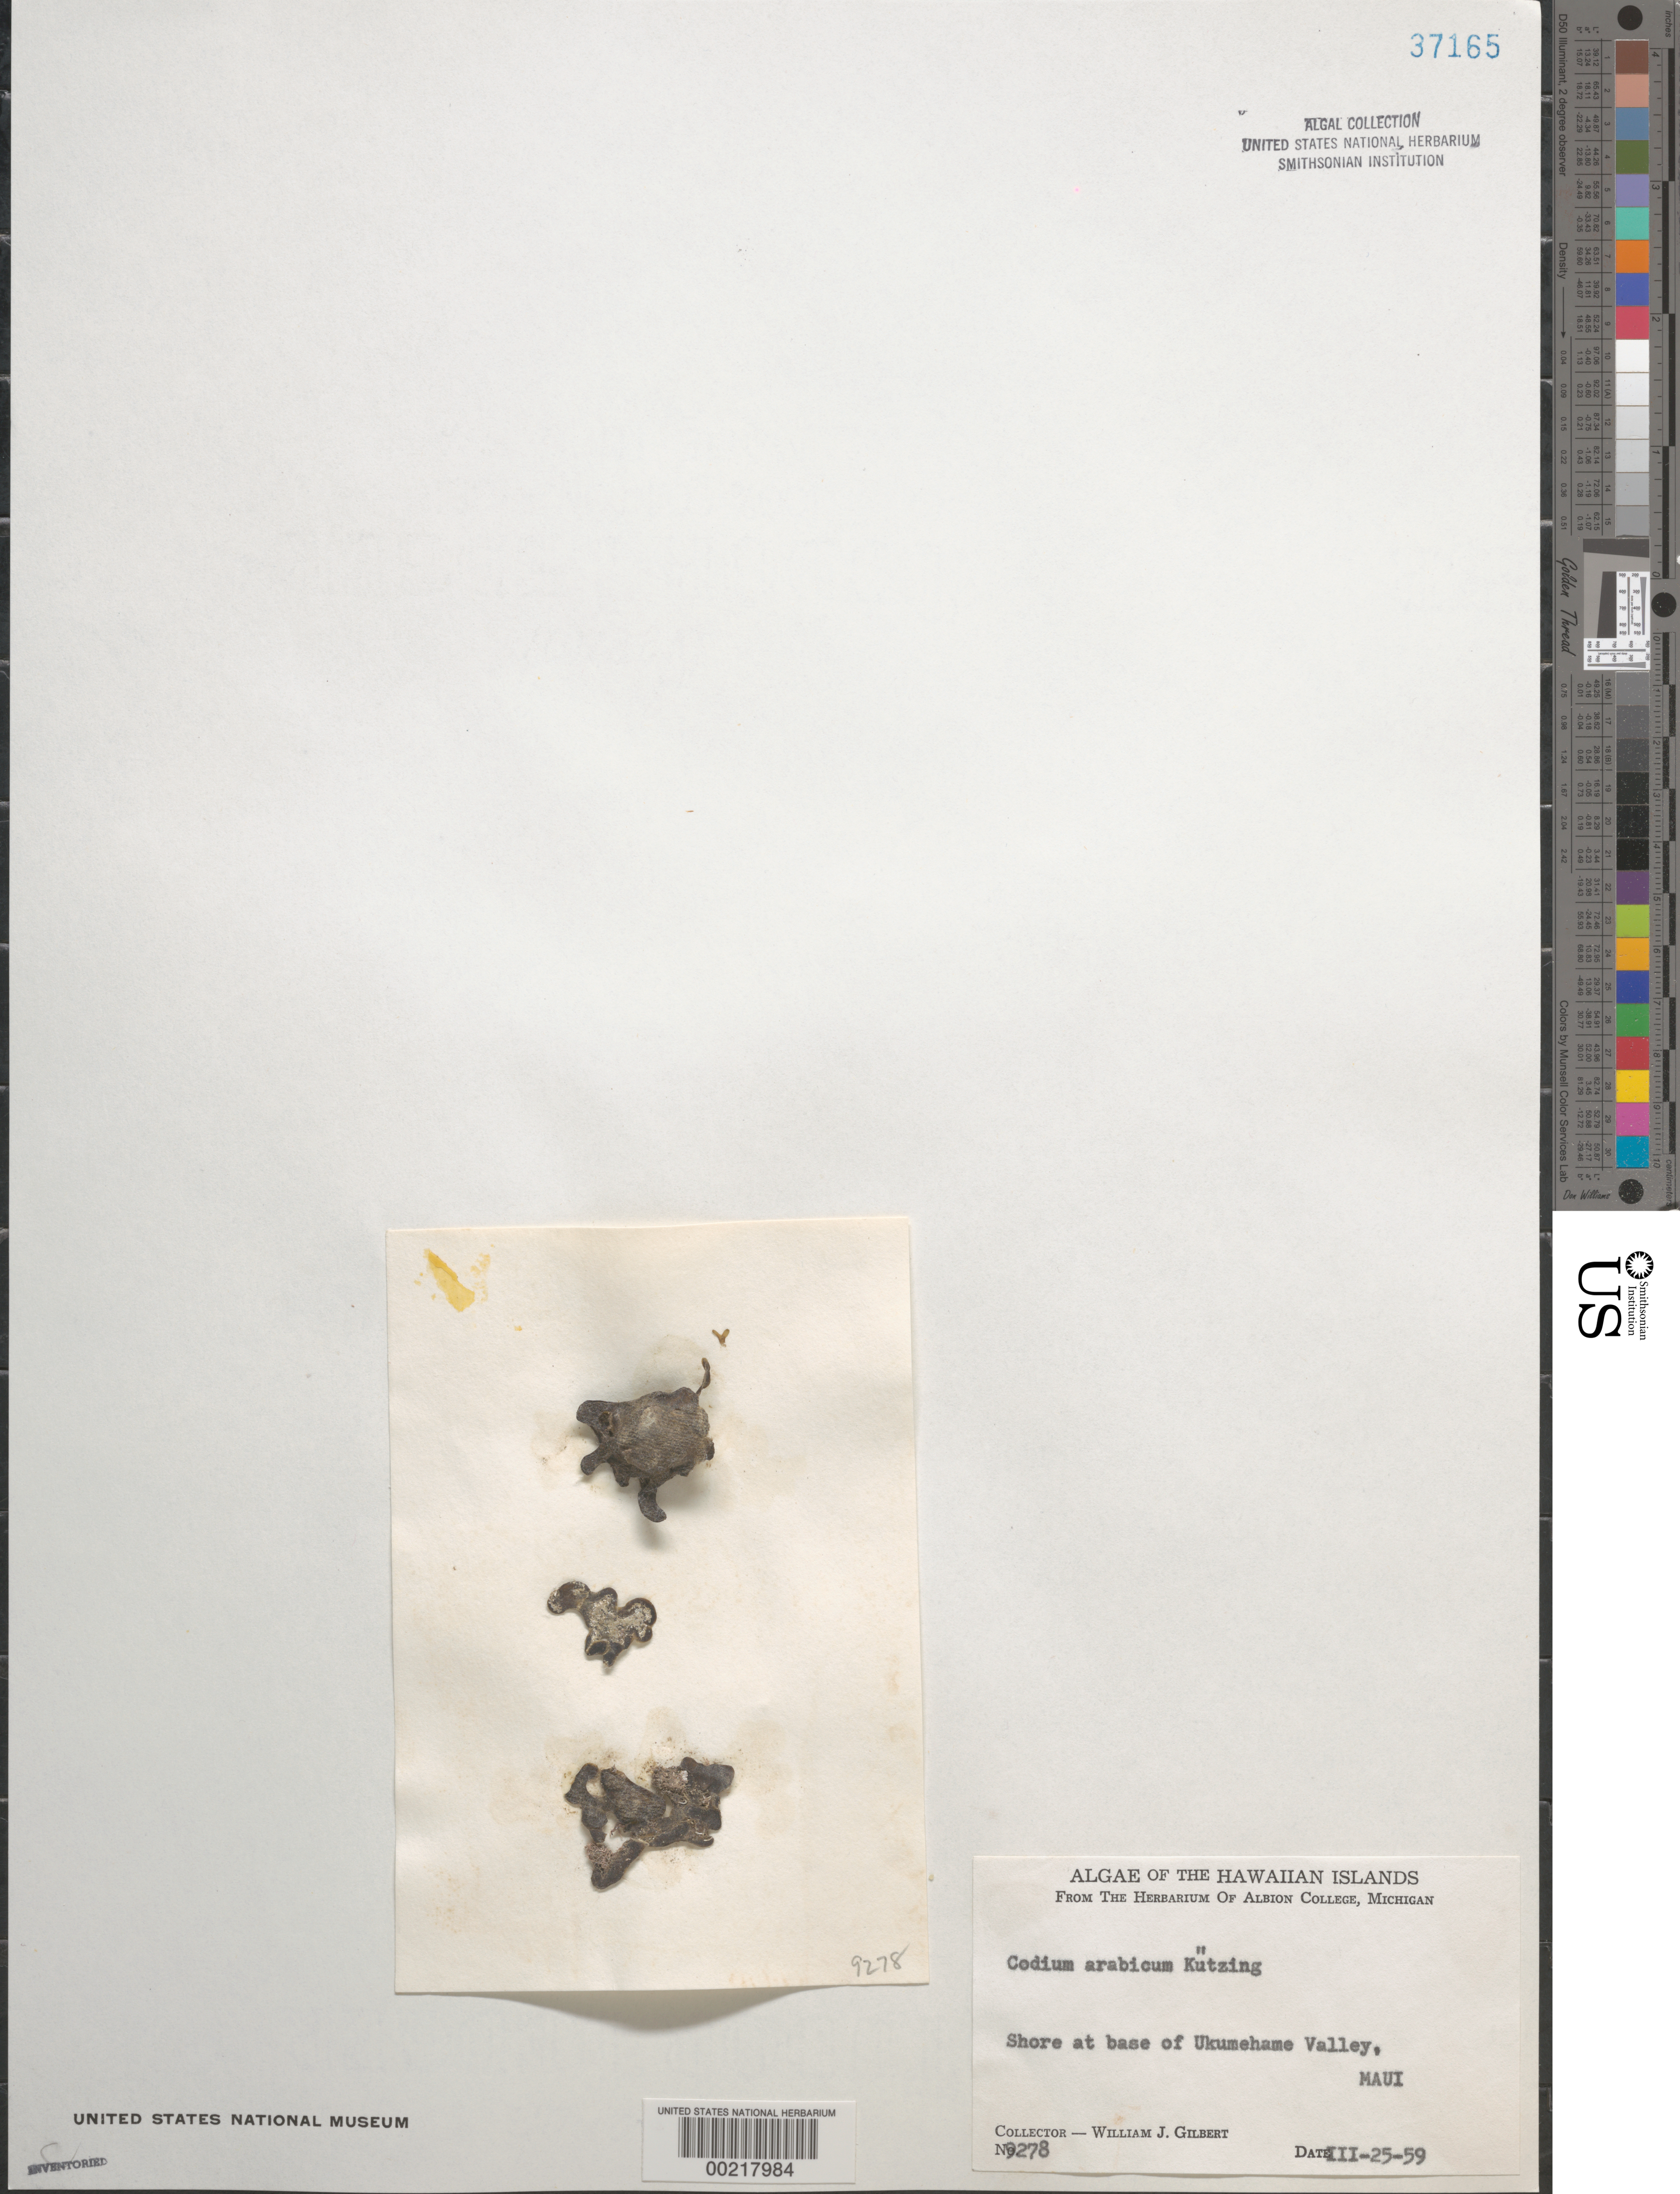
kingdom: Plantae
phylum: Chlorophyta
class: Ulvophyceae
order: Bryopsidales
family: Codiaceae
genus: Codium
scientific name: Codium arabicum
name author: Kütz.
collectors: W. J. Gilbert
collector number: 9278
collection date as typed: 25 Mar 1959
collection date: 1959-03-25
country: United States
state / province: Hawaii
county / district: Maui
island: Maui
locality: Ukumehame Valley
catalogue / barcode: US 37165